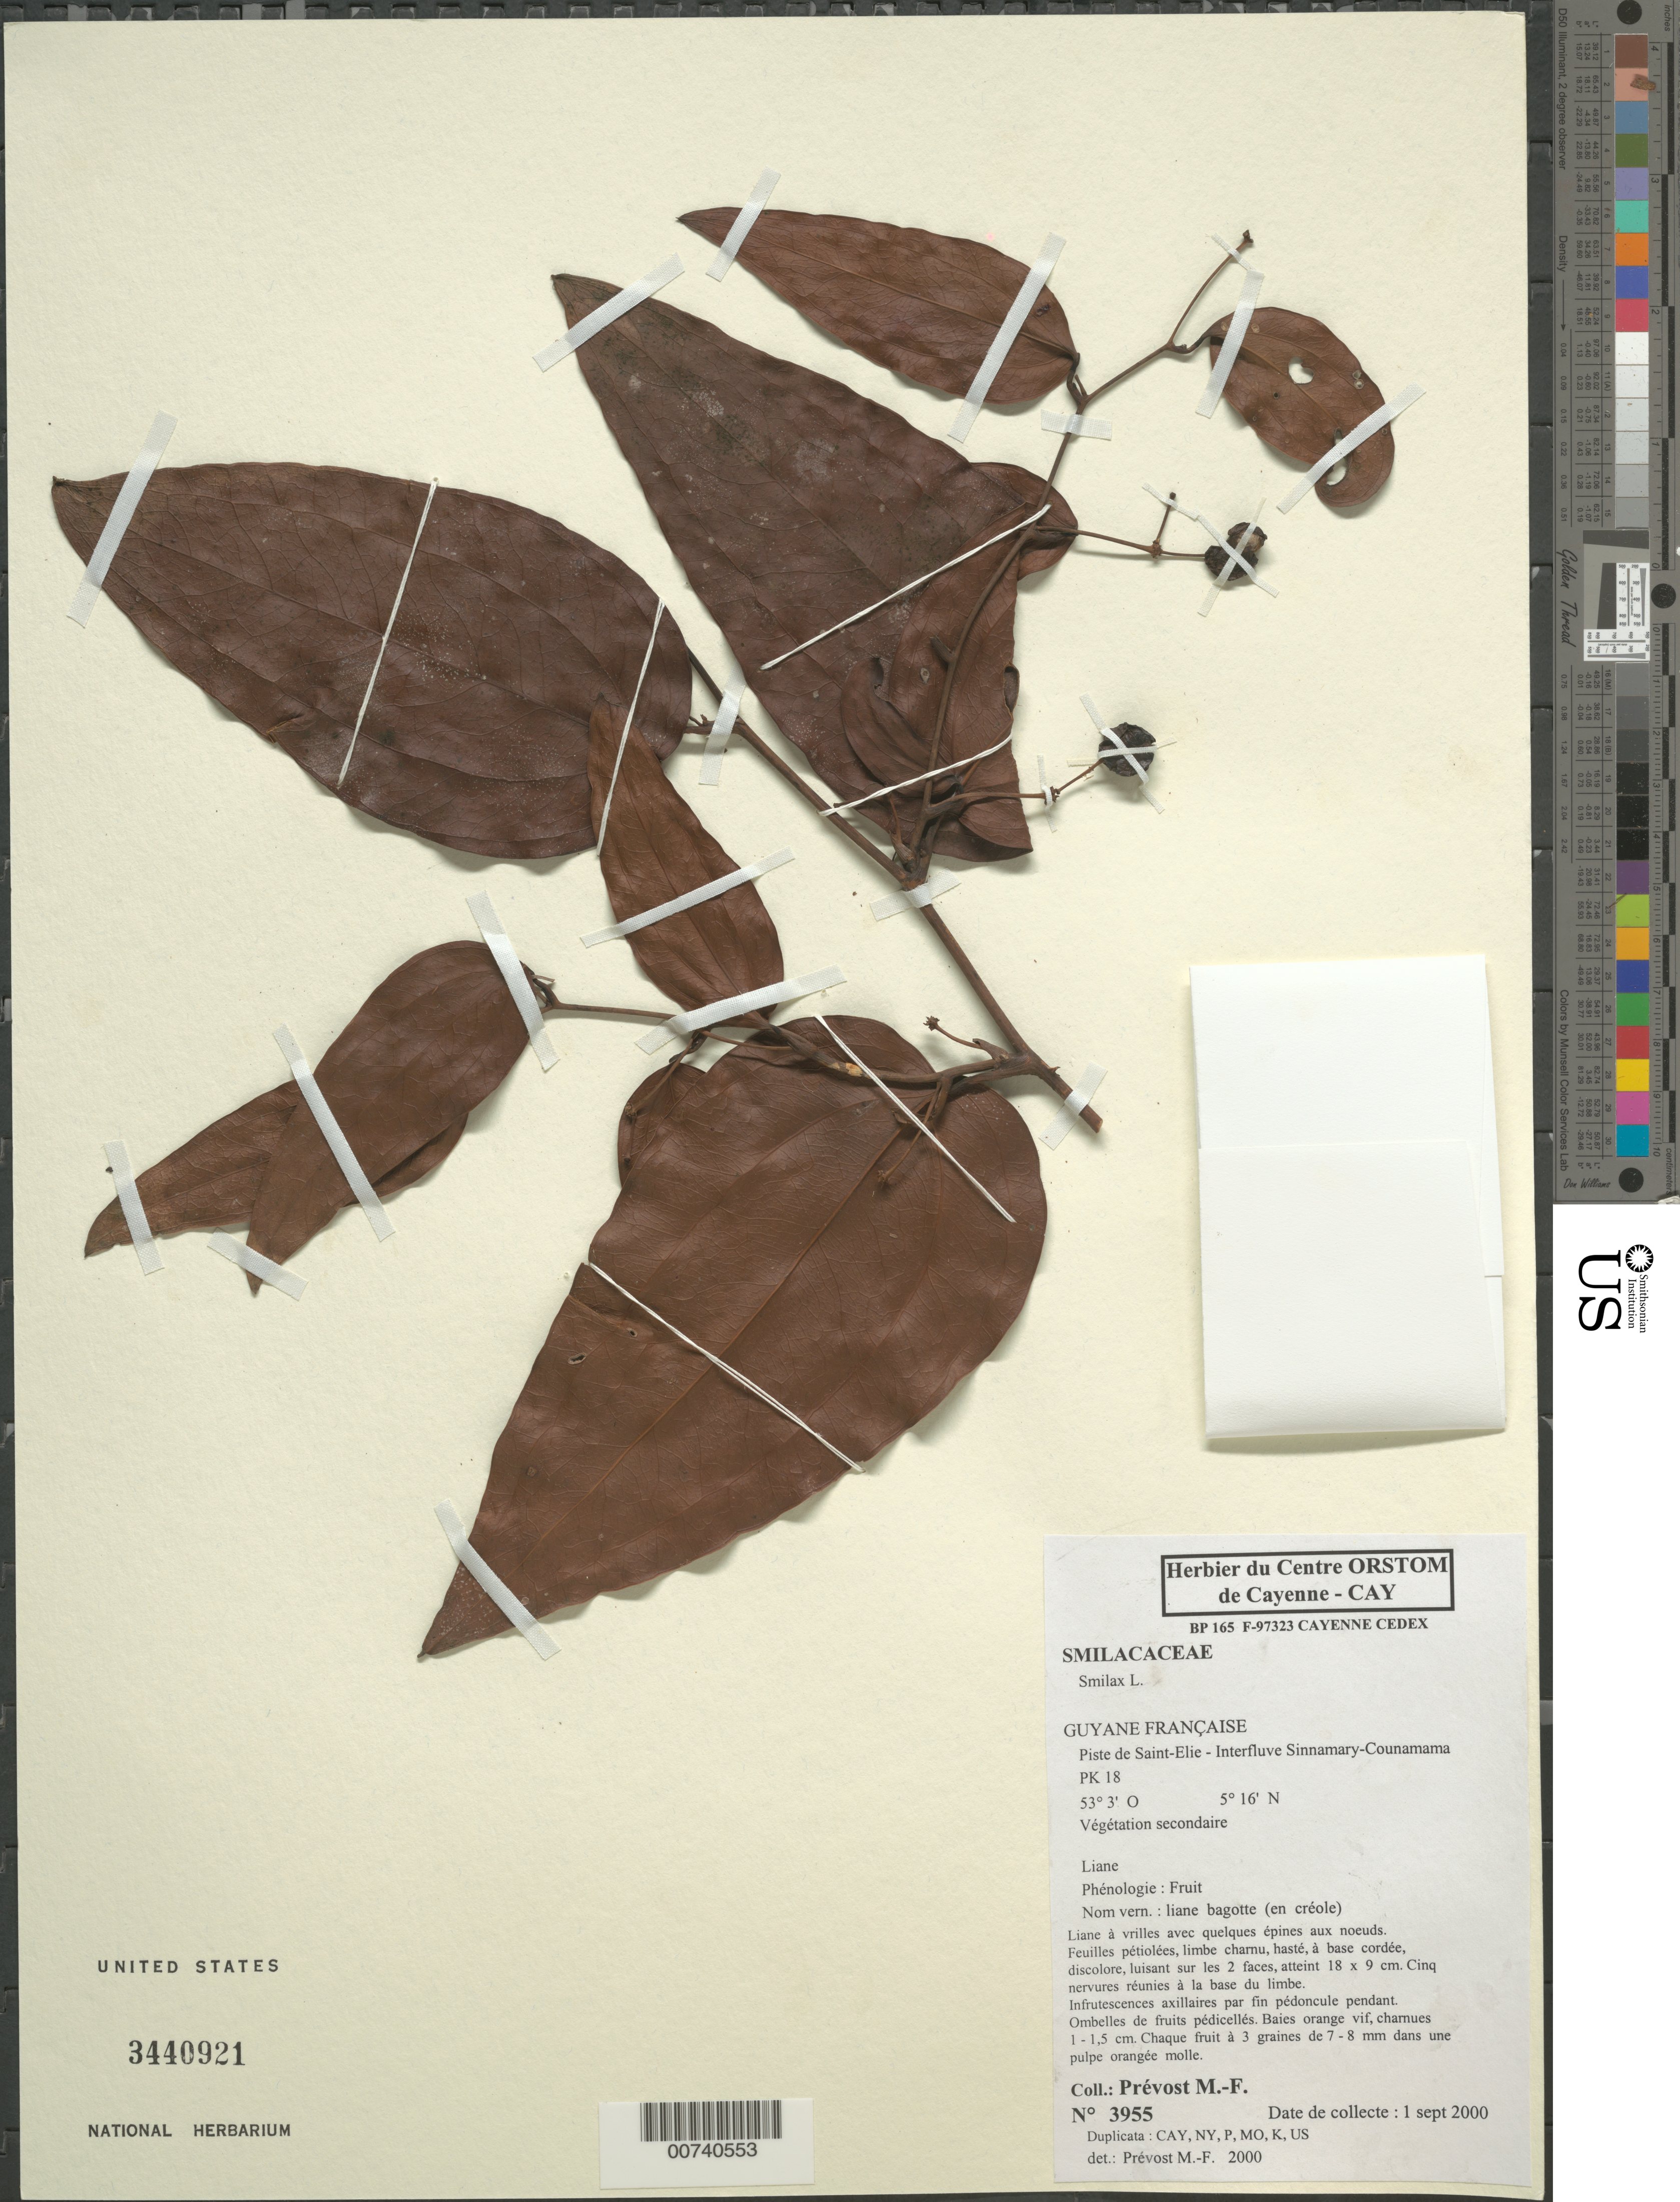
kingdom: Plantae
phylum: Tracheophyta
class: Liliopsida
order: Liliales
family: Smilacaceae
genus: Smilax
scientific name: Smilax sp.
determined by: Prévost, M.-F.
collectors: M.-F. Prévost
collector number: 3955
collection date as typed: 1-Sep-00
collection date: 2000-09-01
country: French Guiana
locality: Piste de Saint-Élie, conflu of Sinnamary R. & Counamama R., PK 18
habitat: Secondary vegetation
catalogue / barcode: US 3440921